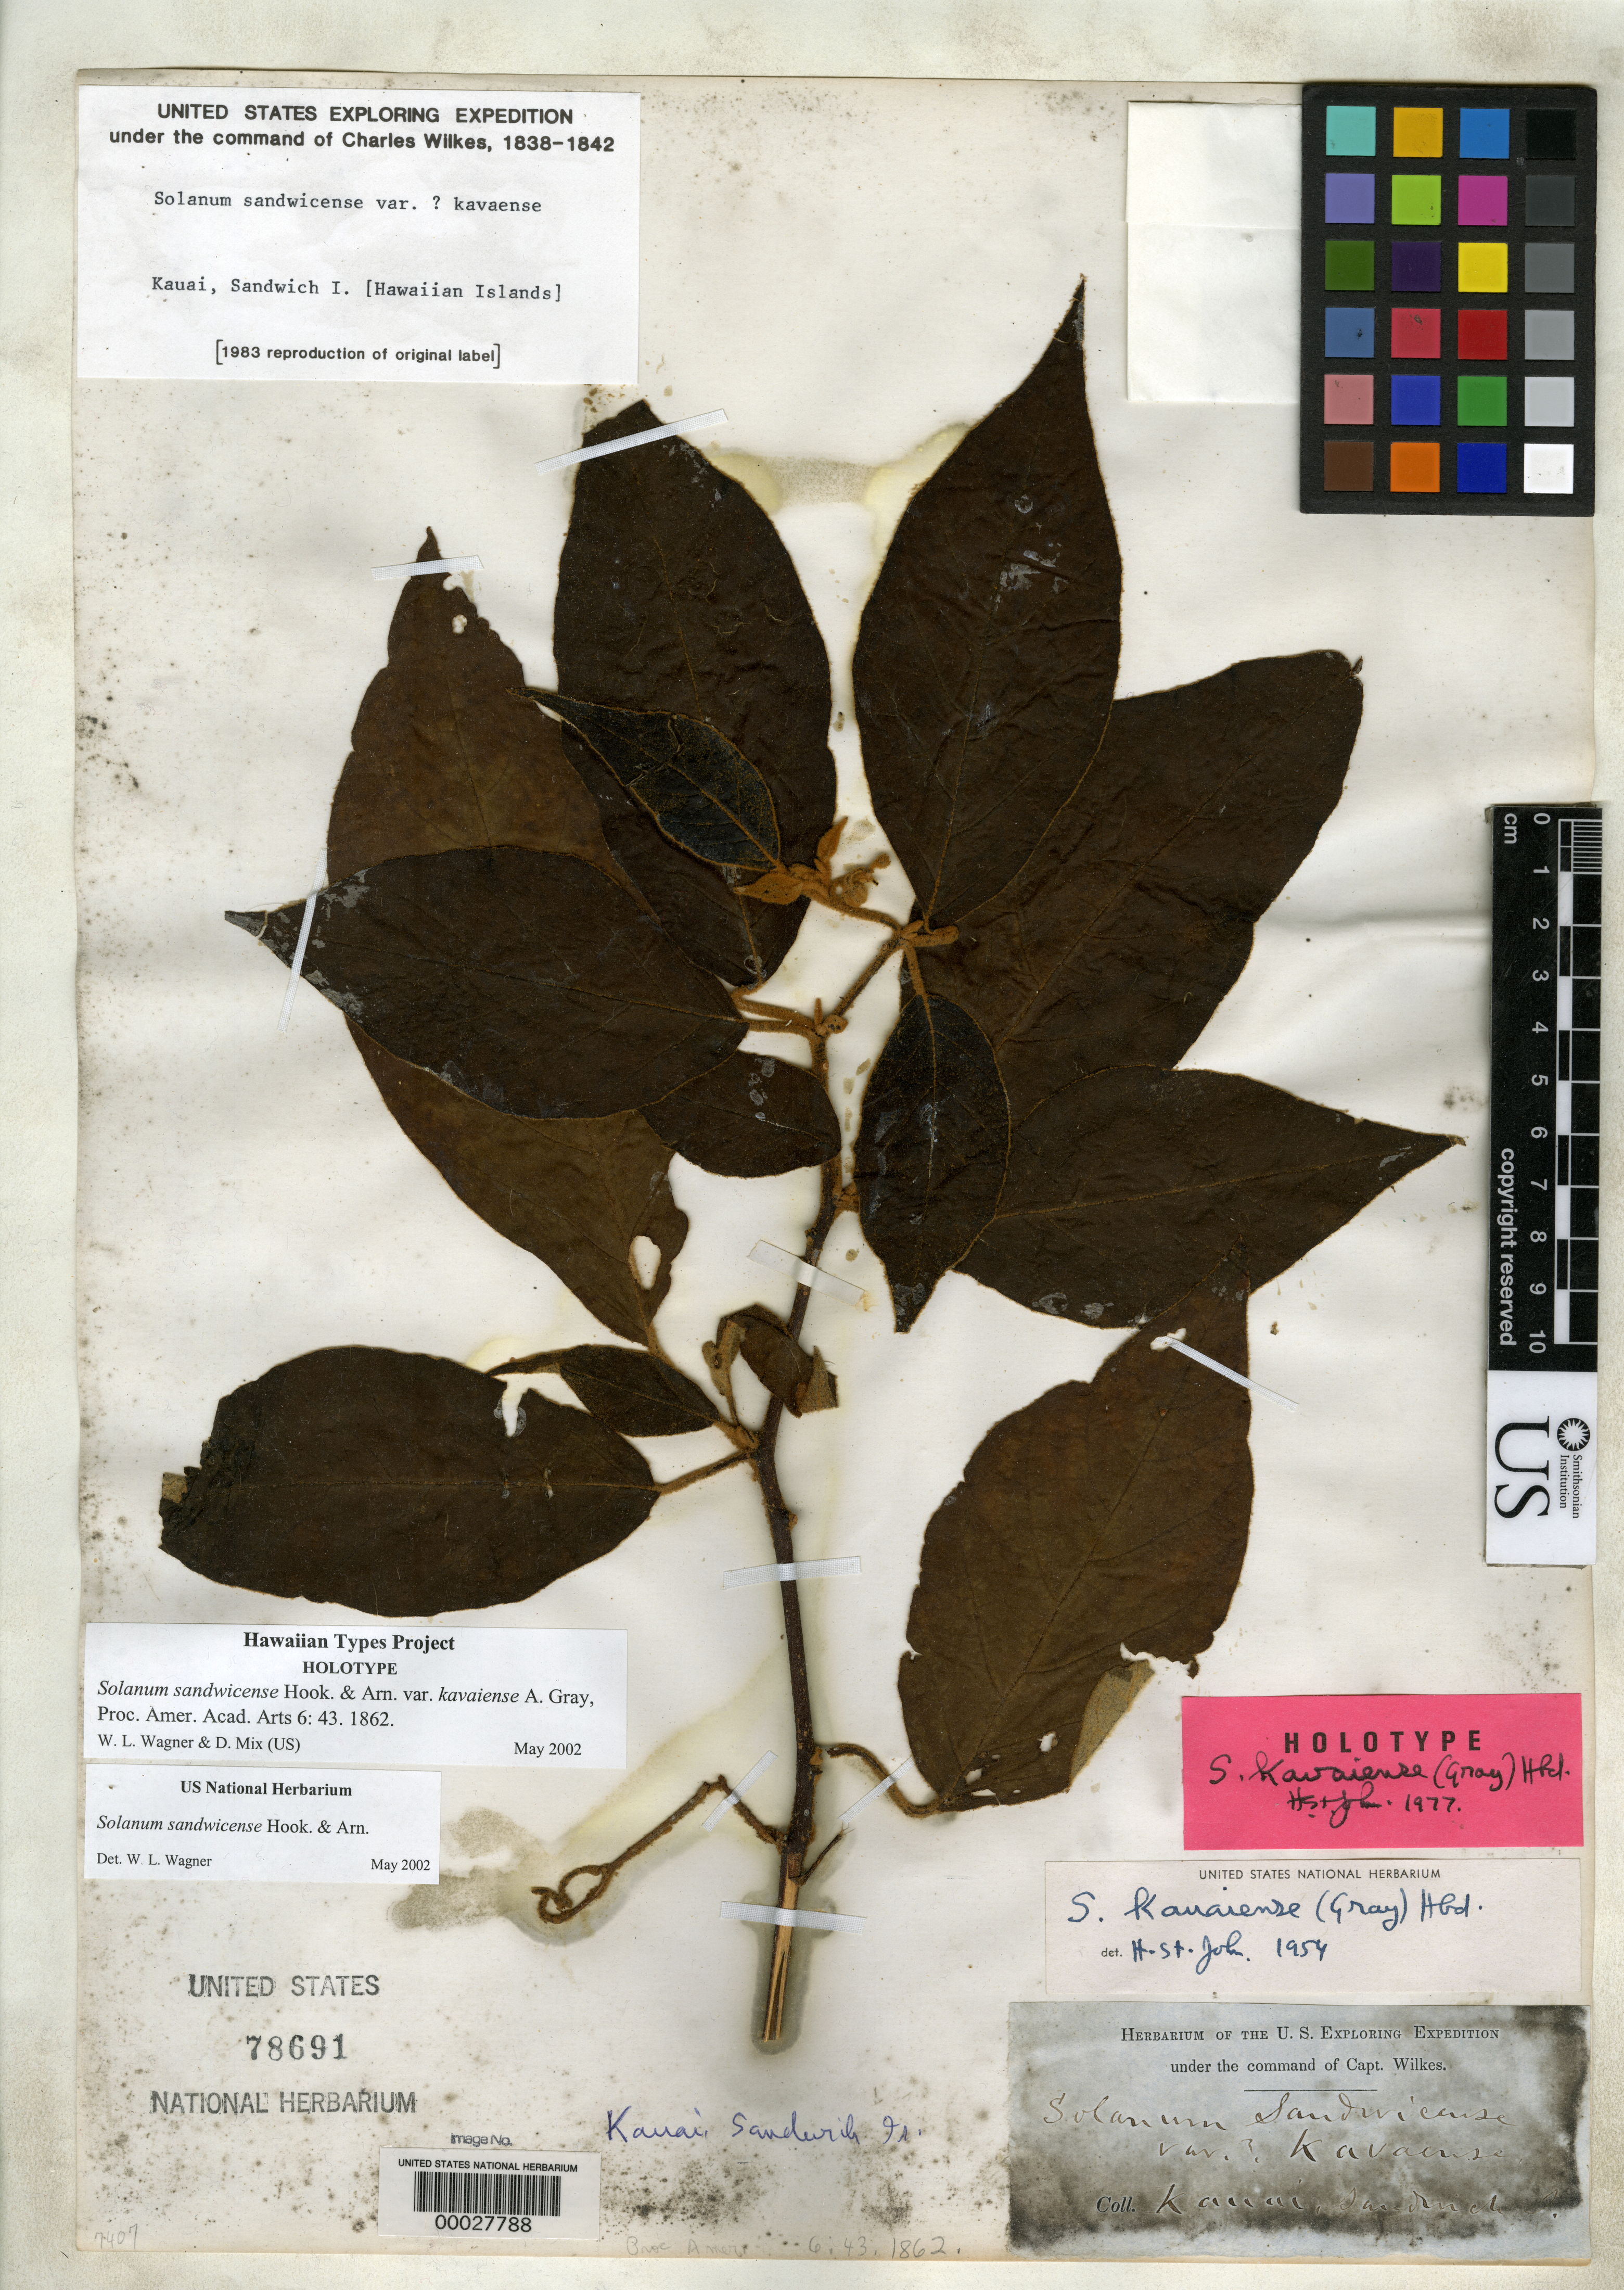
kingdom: Plantae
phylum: Tracheophyta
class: Magnoliopsida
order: Solanales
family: Solanaceae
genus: Solanum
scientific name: Solanum sandwicense var. kavaiense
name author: A. Gray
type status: Holotype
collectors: Wilkes Explor. Exped.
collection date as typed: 1838 to -- --- 1842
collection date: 1838/1842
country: United States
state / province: Hawaii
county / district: Kauai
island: Kaua'i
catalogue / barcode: US 78691